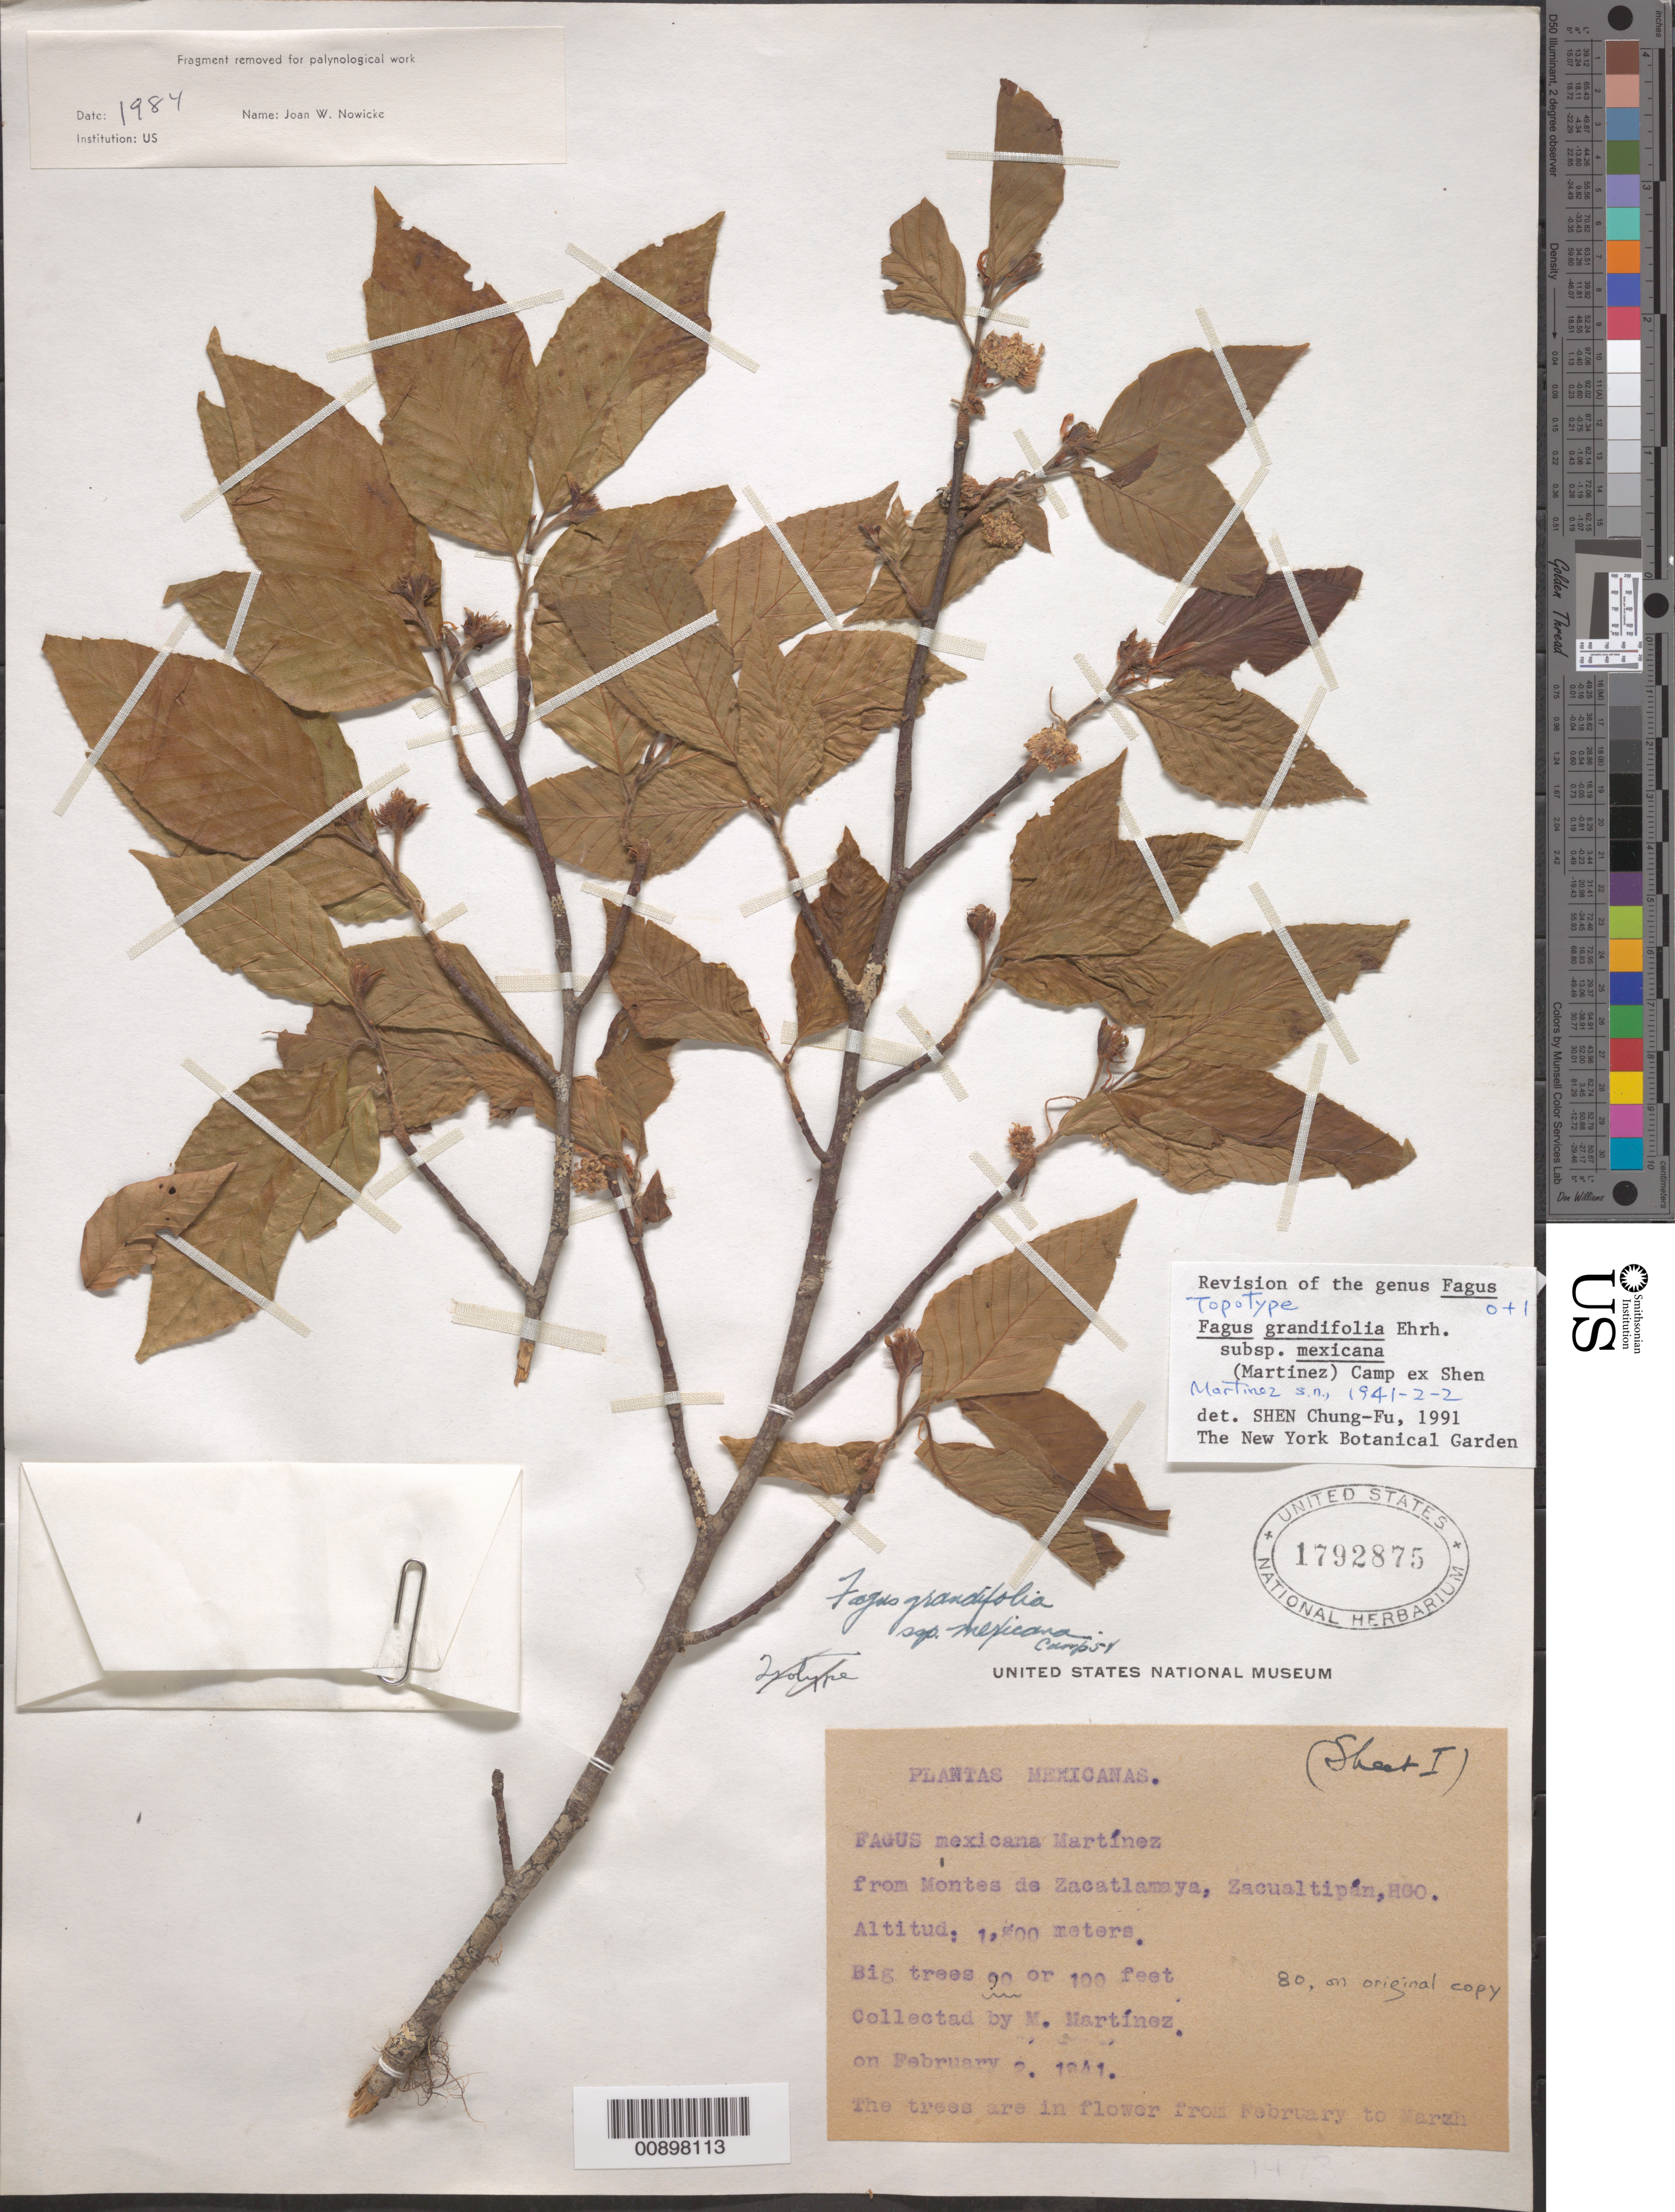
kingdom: Plantae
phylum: Tracheophyta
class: Magnoliopsida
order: Fagales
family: Fagaceae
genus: Fagus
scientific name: Fagus grandifolia subsp. mexicana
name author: (Martínez) A.E. Murray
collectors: M. Martinez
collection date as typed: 02 Feb 1941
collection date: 1941-02-02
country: Mexico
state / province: Hidalgo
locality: Montes de Zacatlamaya, Zacualtipán, Hidalgo.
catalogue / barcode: US 1792875